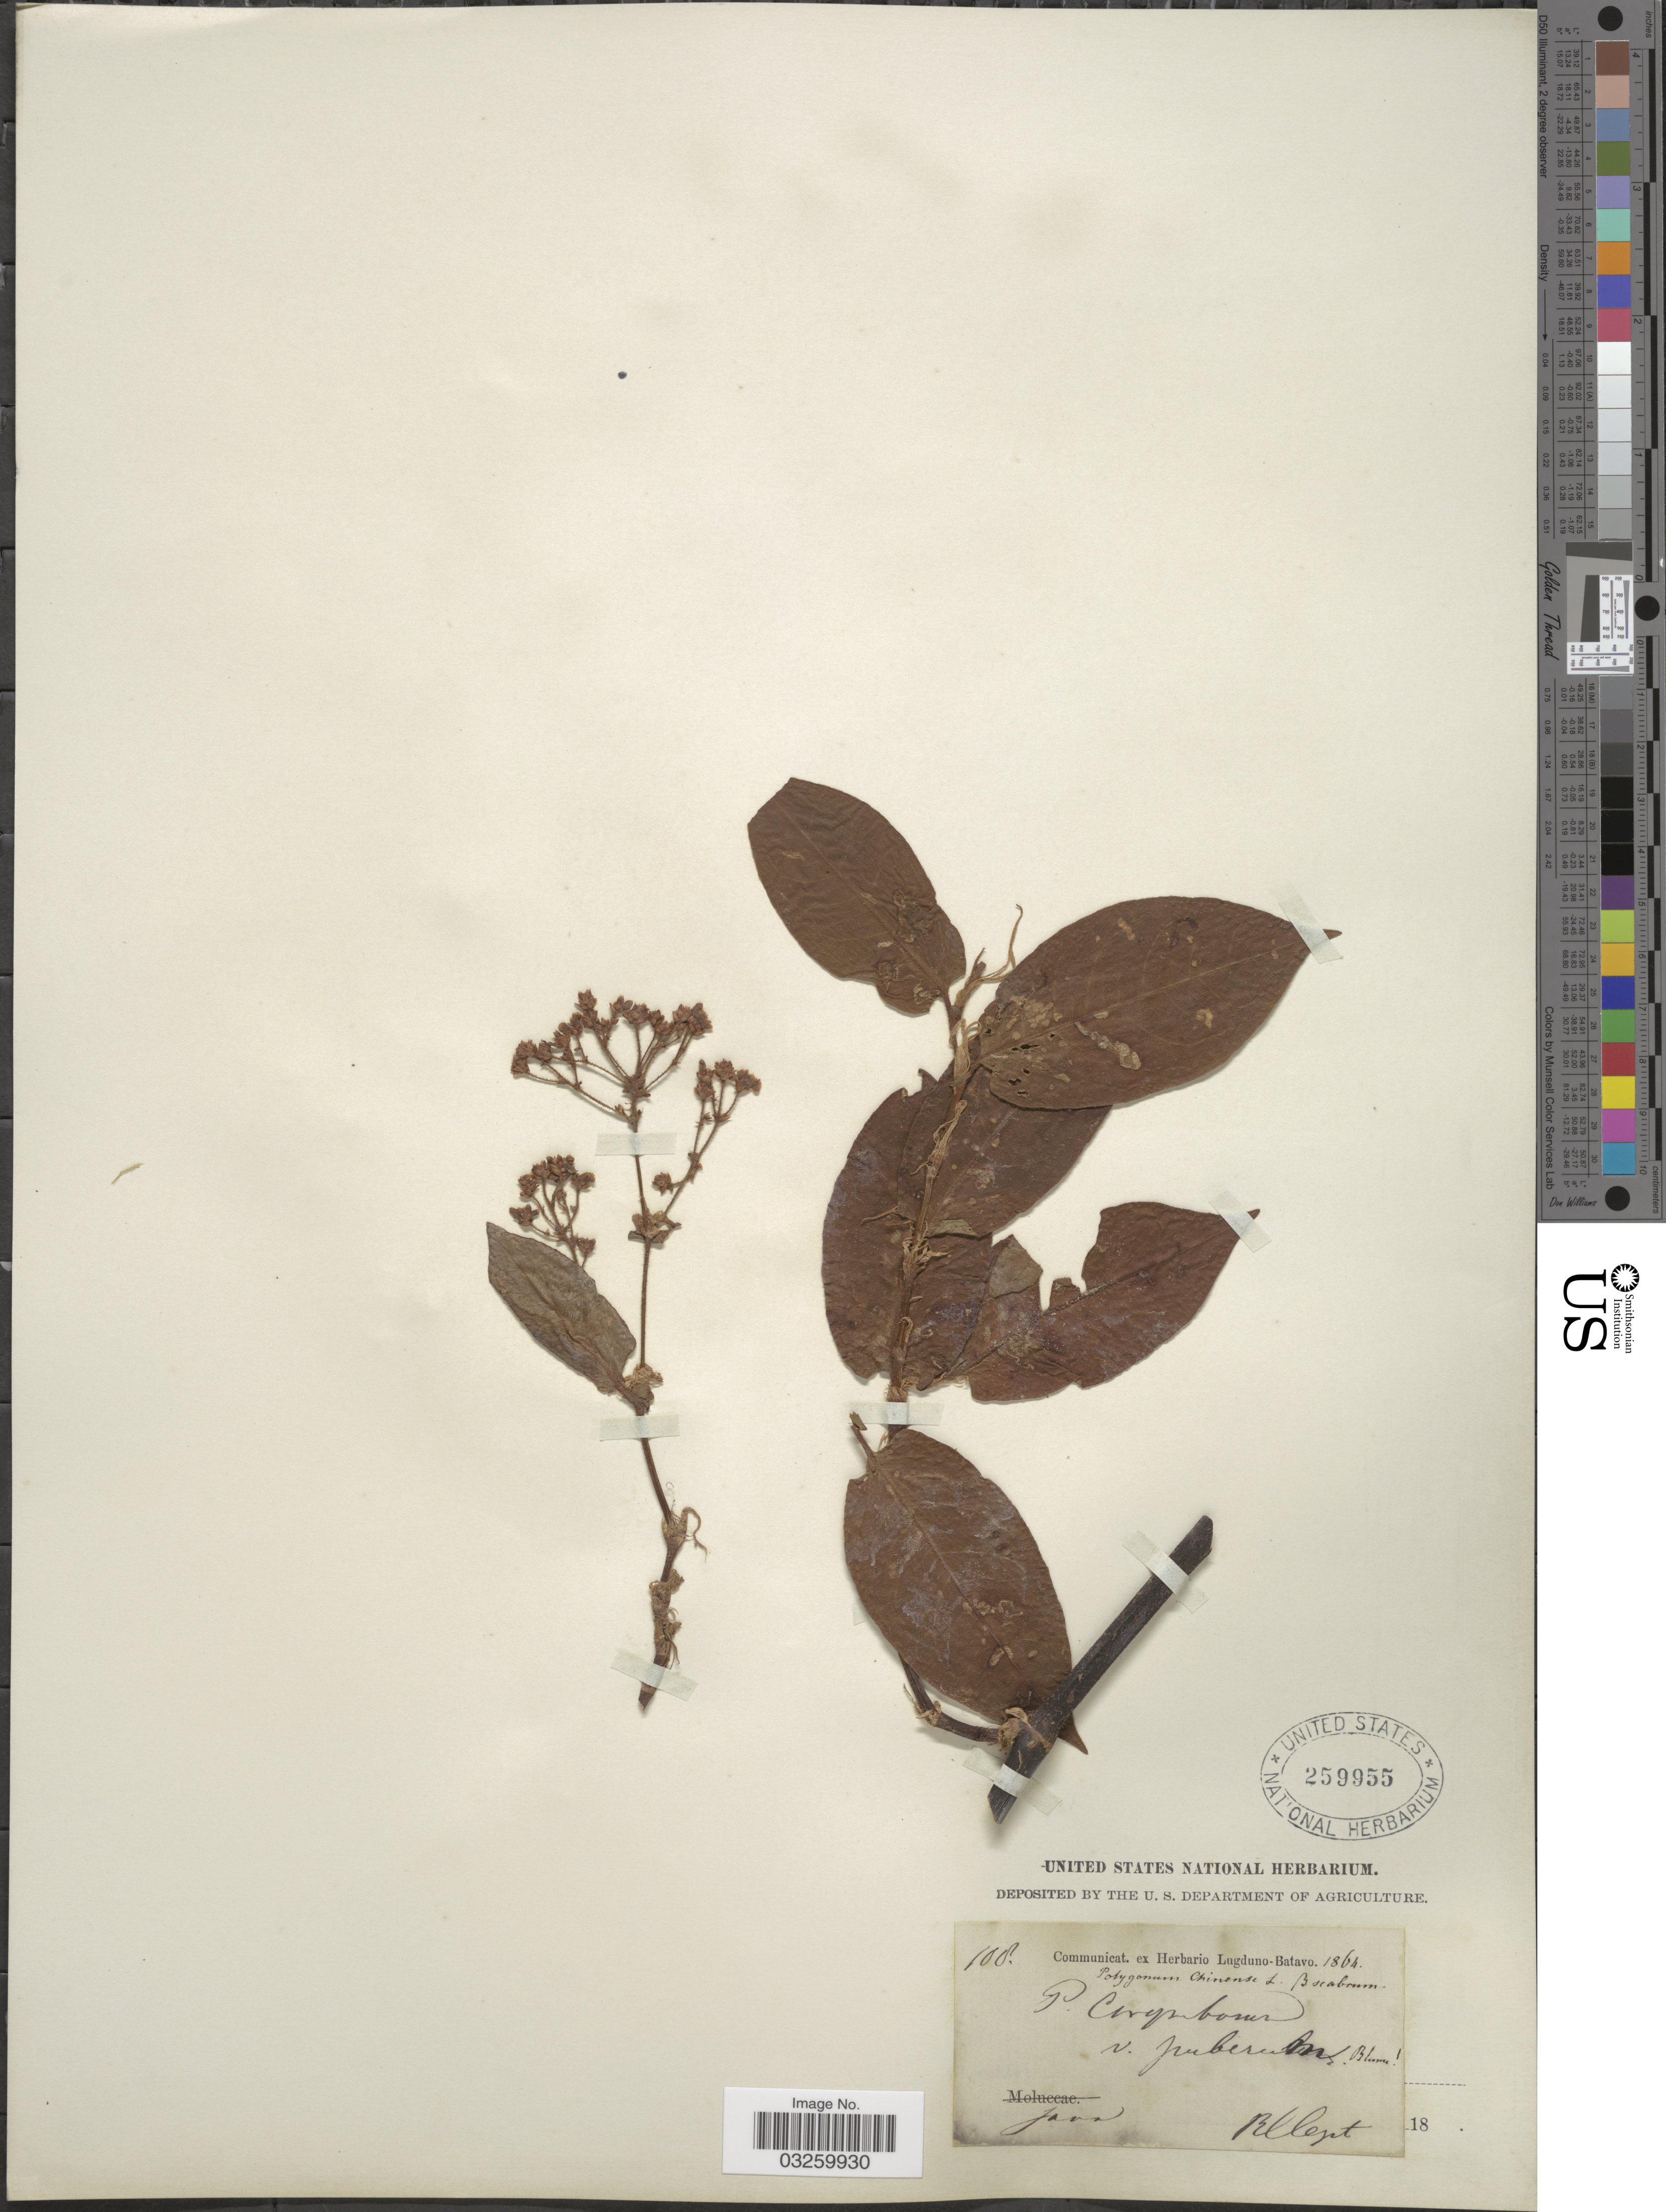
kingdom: Plantae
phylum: Tracheophyta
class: Magnoliopsida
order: Caryophyllales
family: Polygonaceae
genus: Persicaria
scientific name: Persicaria chinensis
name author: (L.) H. Gross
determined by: Wagner, W. L., (BOT), Smithsonian Institution - National Museum of Natural History (UNITED STATES)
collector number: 108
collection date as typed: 18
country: Indonesia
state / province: Java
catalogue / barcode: US 259955